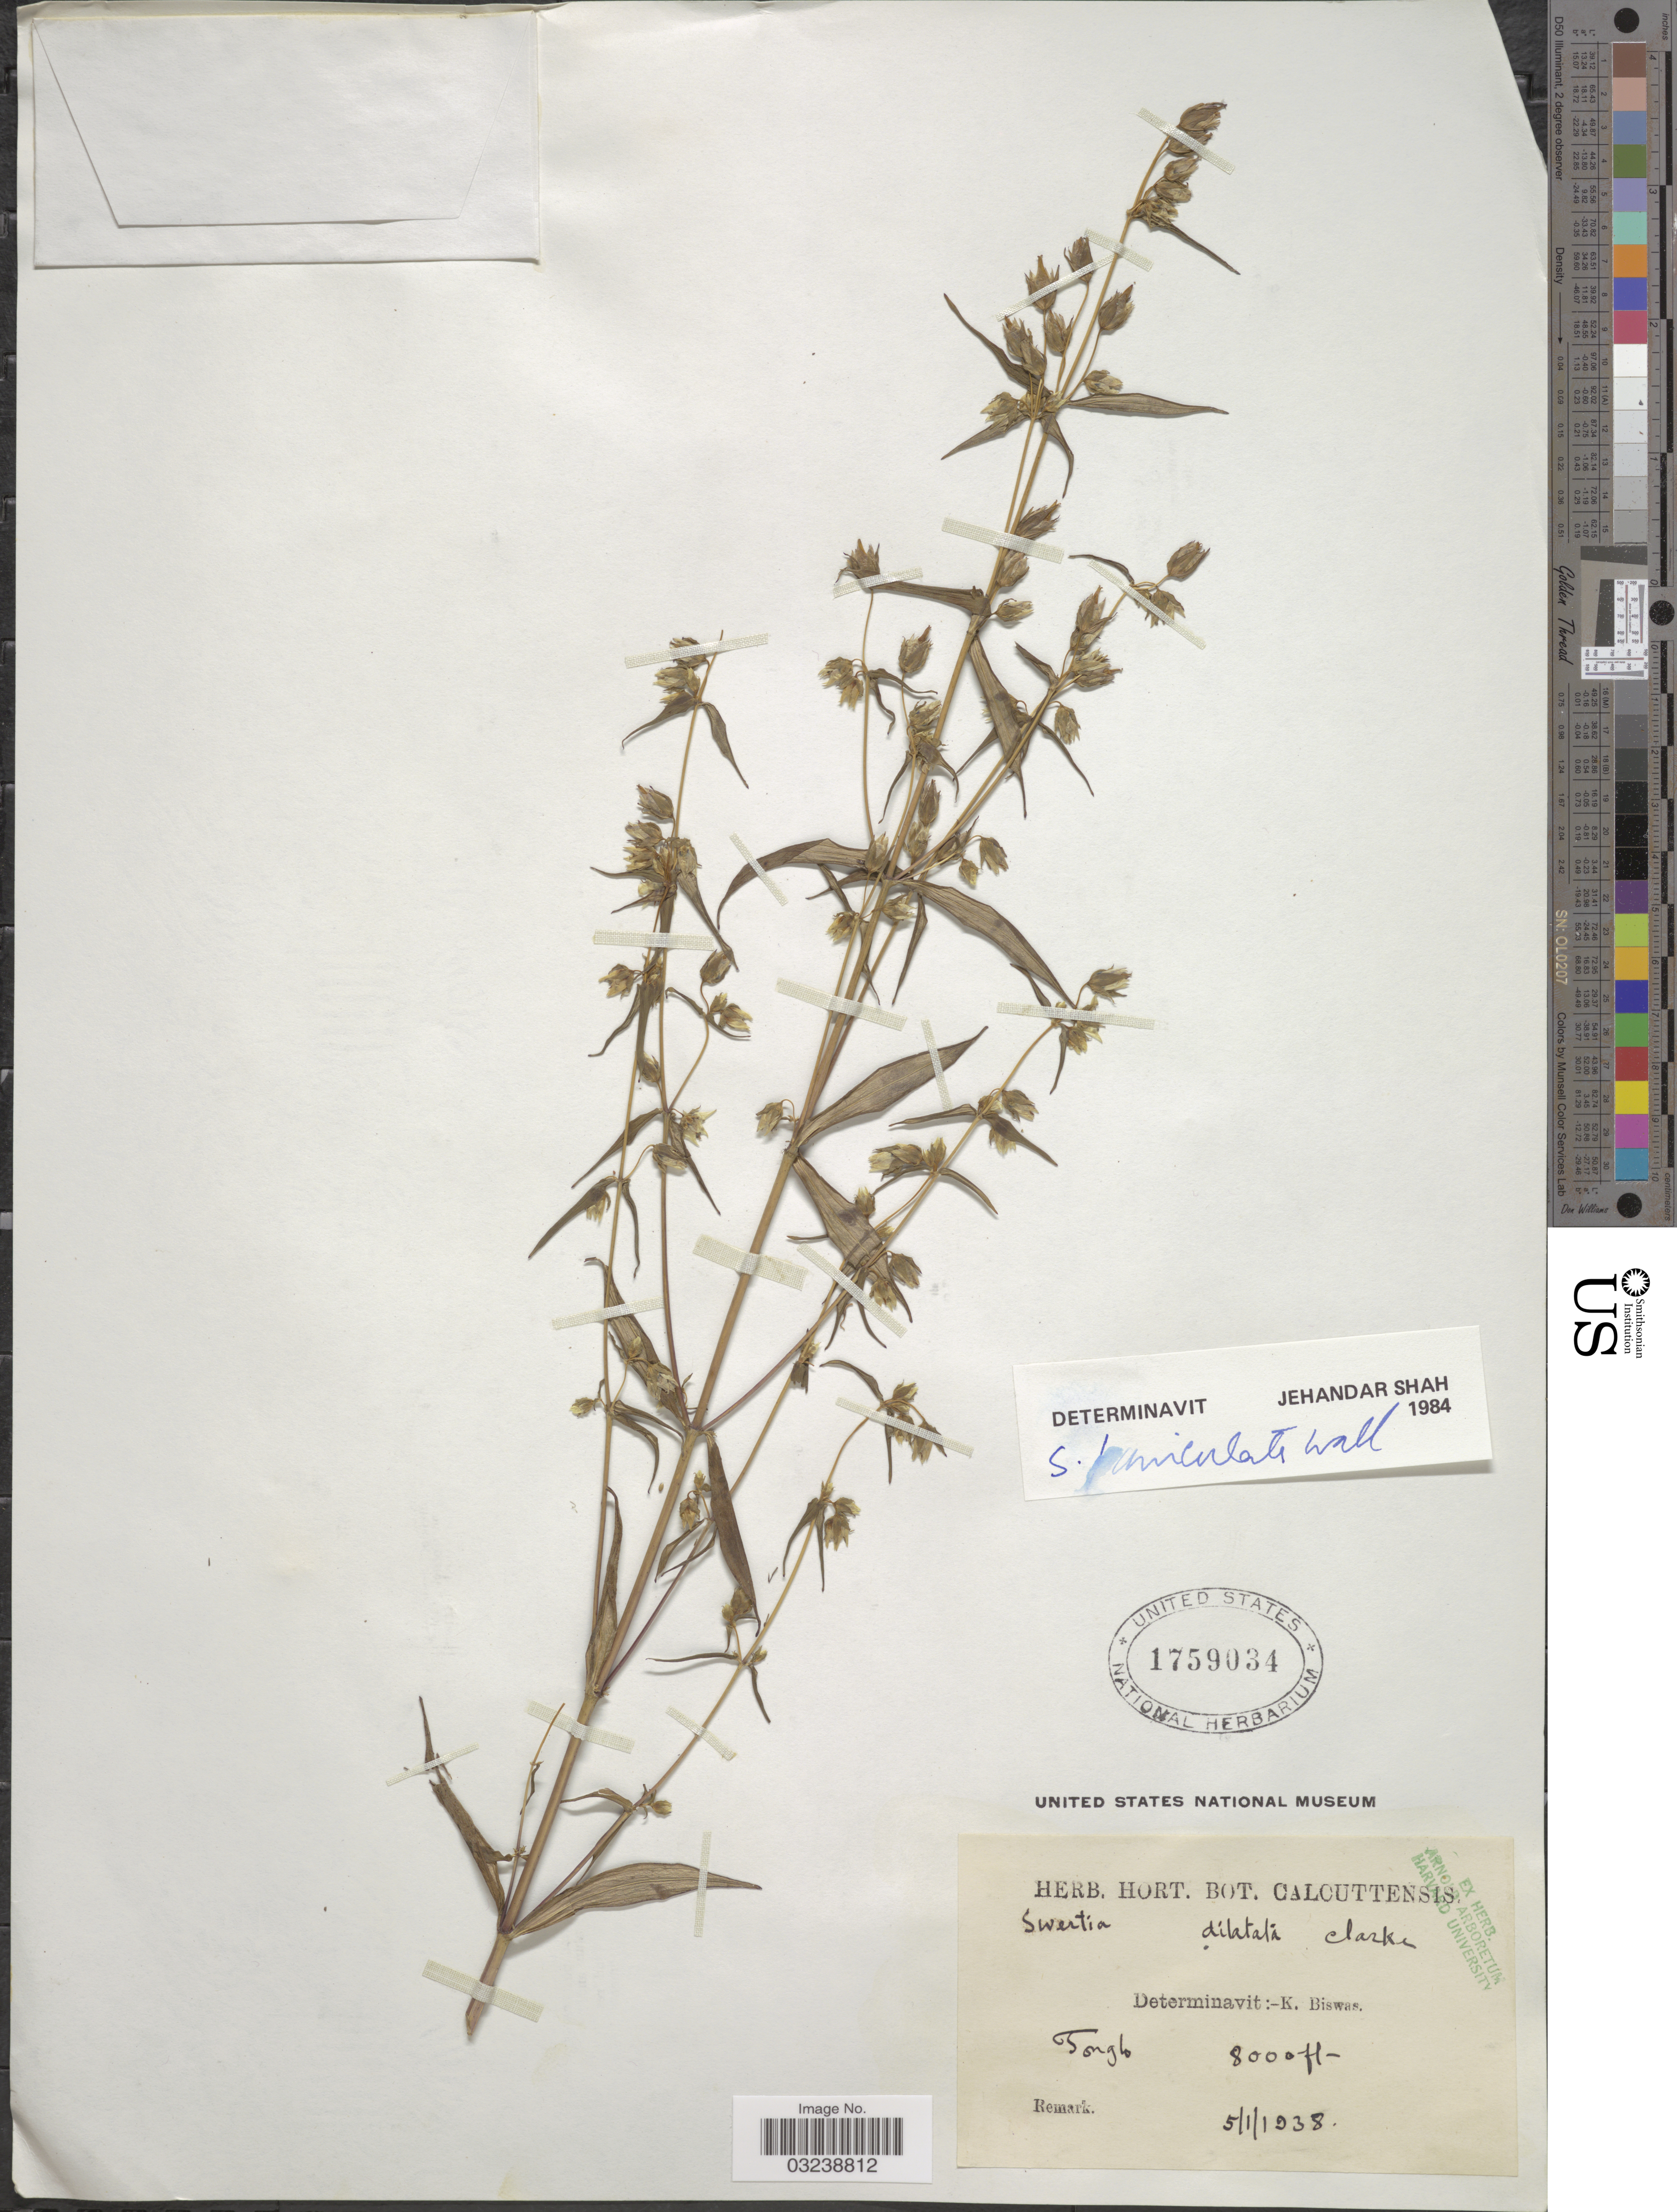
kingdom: Plantae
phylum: Tracheophyta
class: Magnoliopsida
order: Gentianales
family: Gentianaceae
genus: Swertia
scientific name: Swertia paniculata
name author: Wall.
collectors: ex herb. horti Calcuttensis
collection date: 1938-01-05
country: India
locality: Tonglo.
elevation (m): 2438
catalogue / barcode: US 1759034